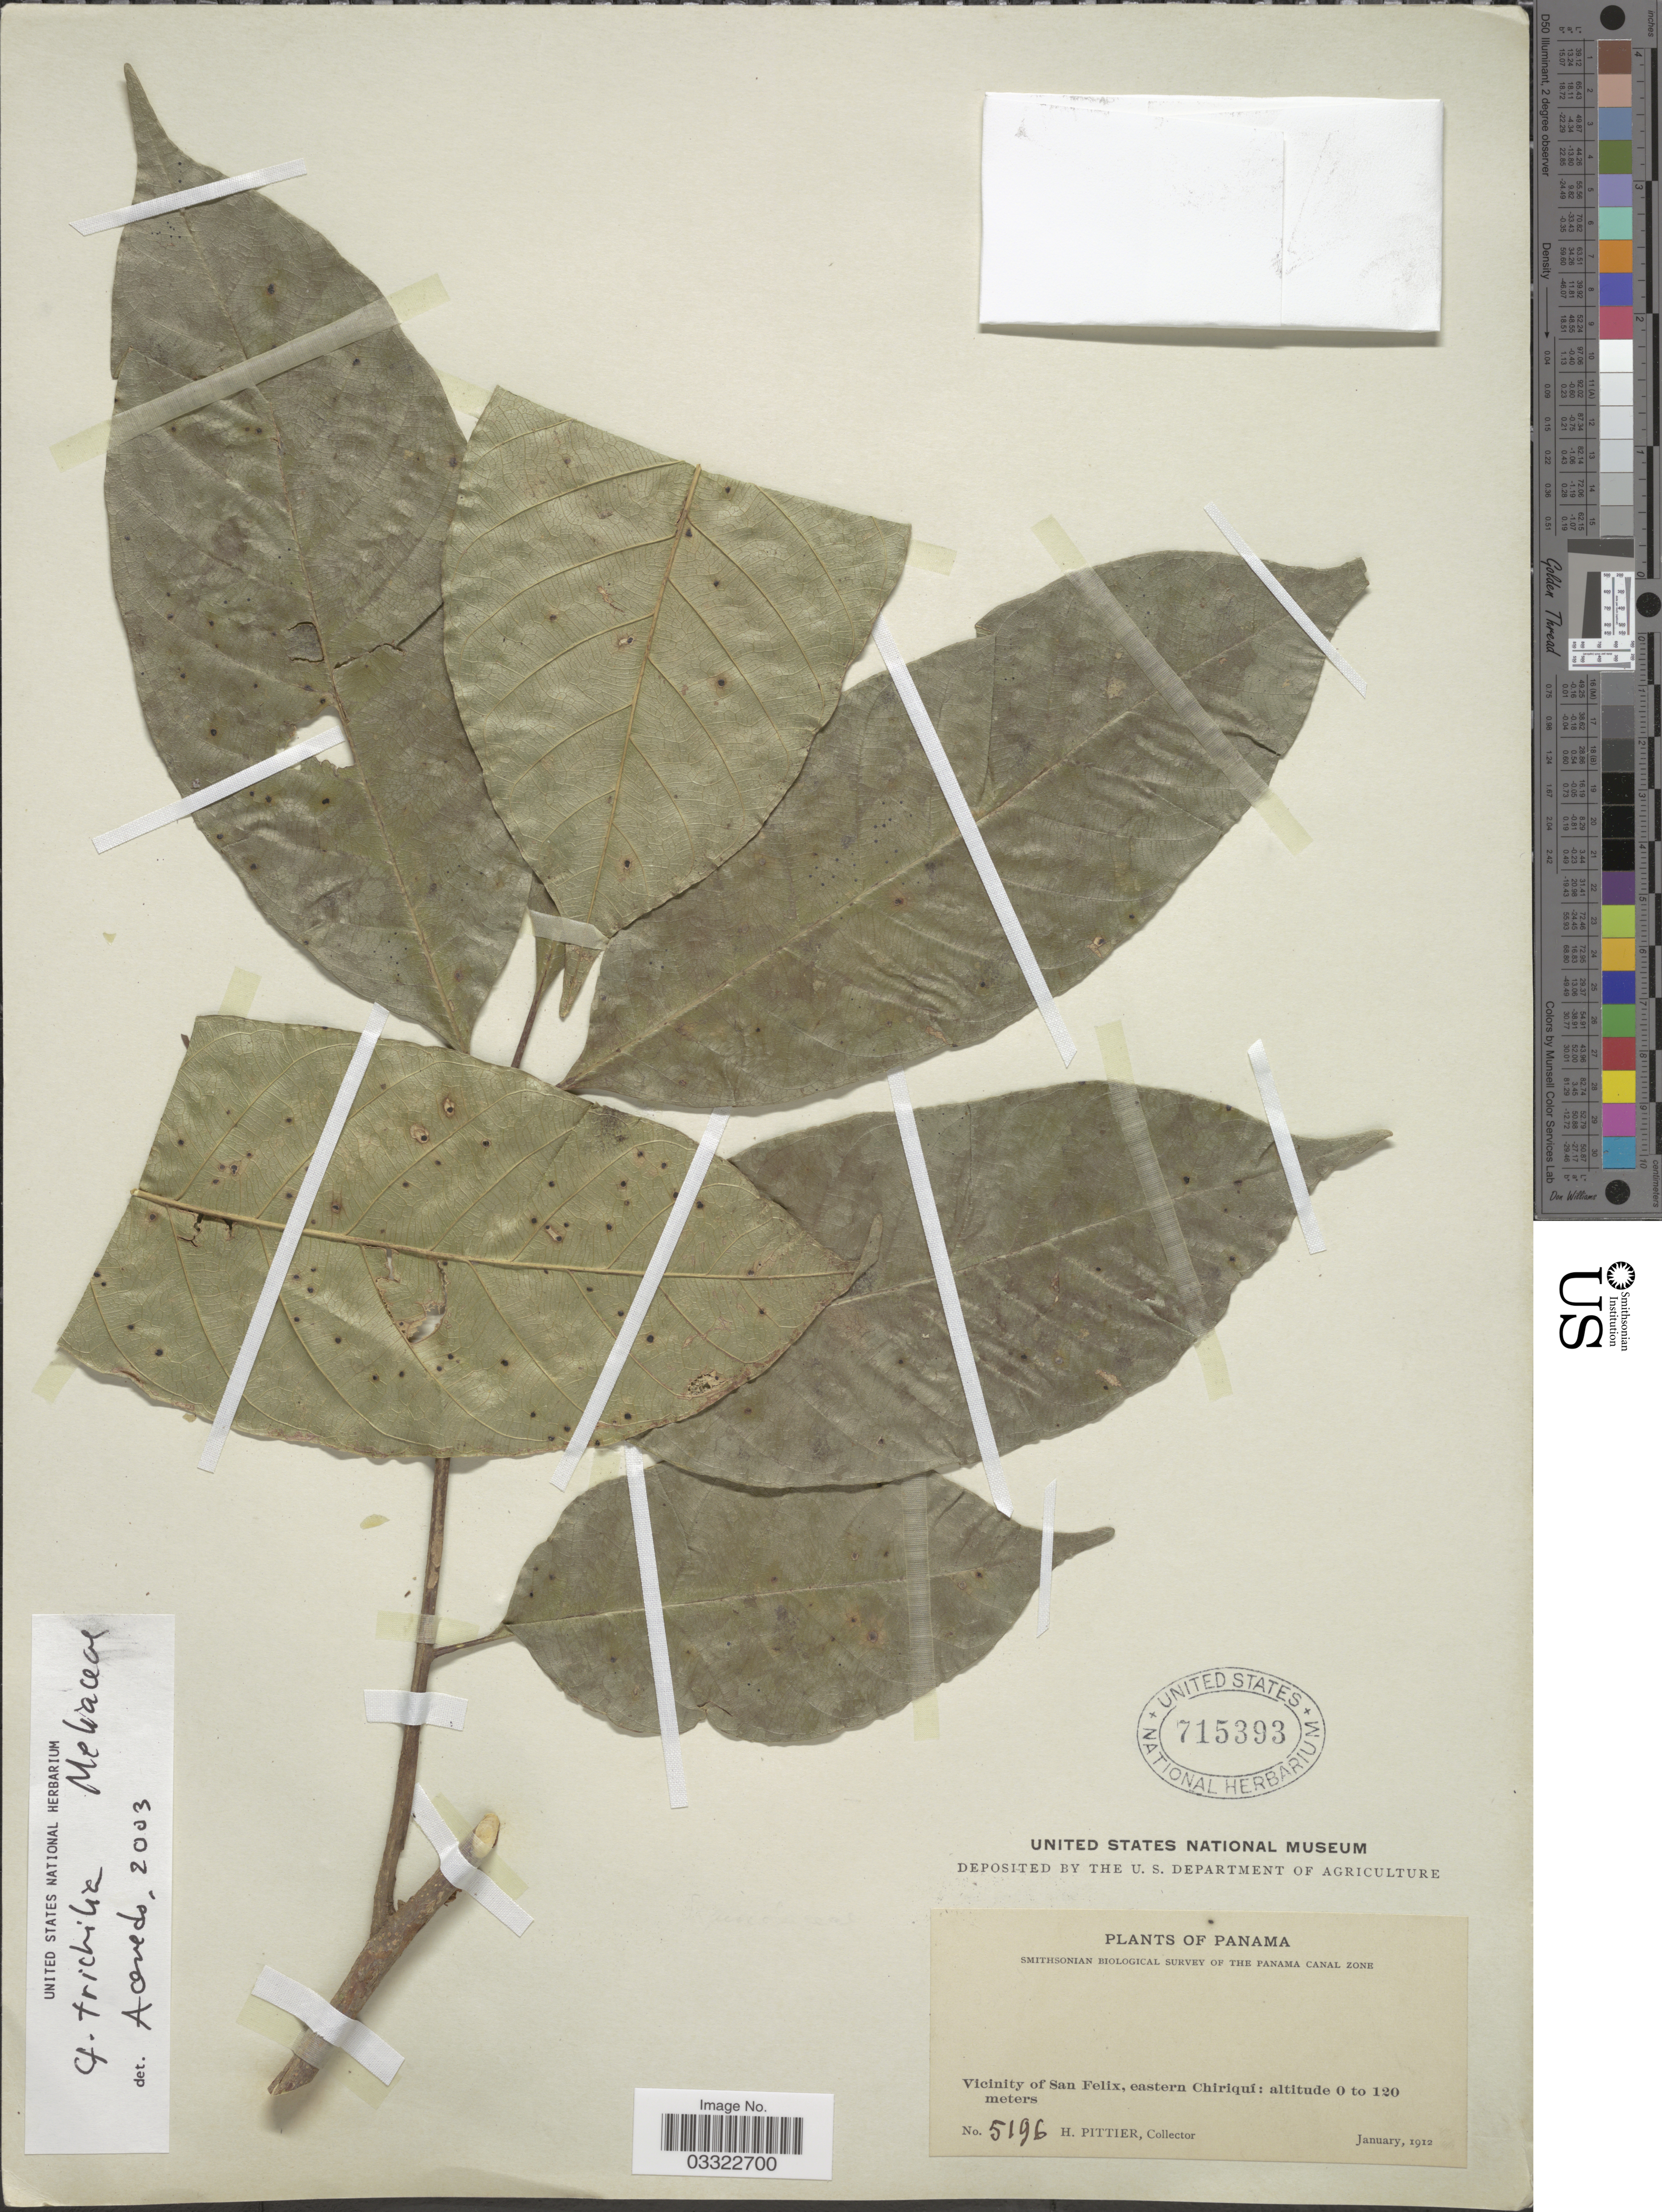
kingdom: Plantae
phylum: Tracheophyta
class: Magnoliopsida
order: Sapindales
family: Meliaceae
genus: Trichilia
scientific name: Trichilia sp.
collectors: H. F. Pittier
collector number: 5196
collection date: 1912-01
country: Panama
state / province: Chiriqui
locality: The Panama Canal Zone. Vicinity of San Felix, eastern Chiriquí.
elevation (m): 0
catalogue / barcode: US 715393